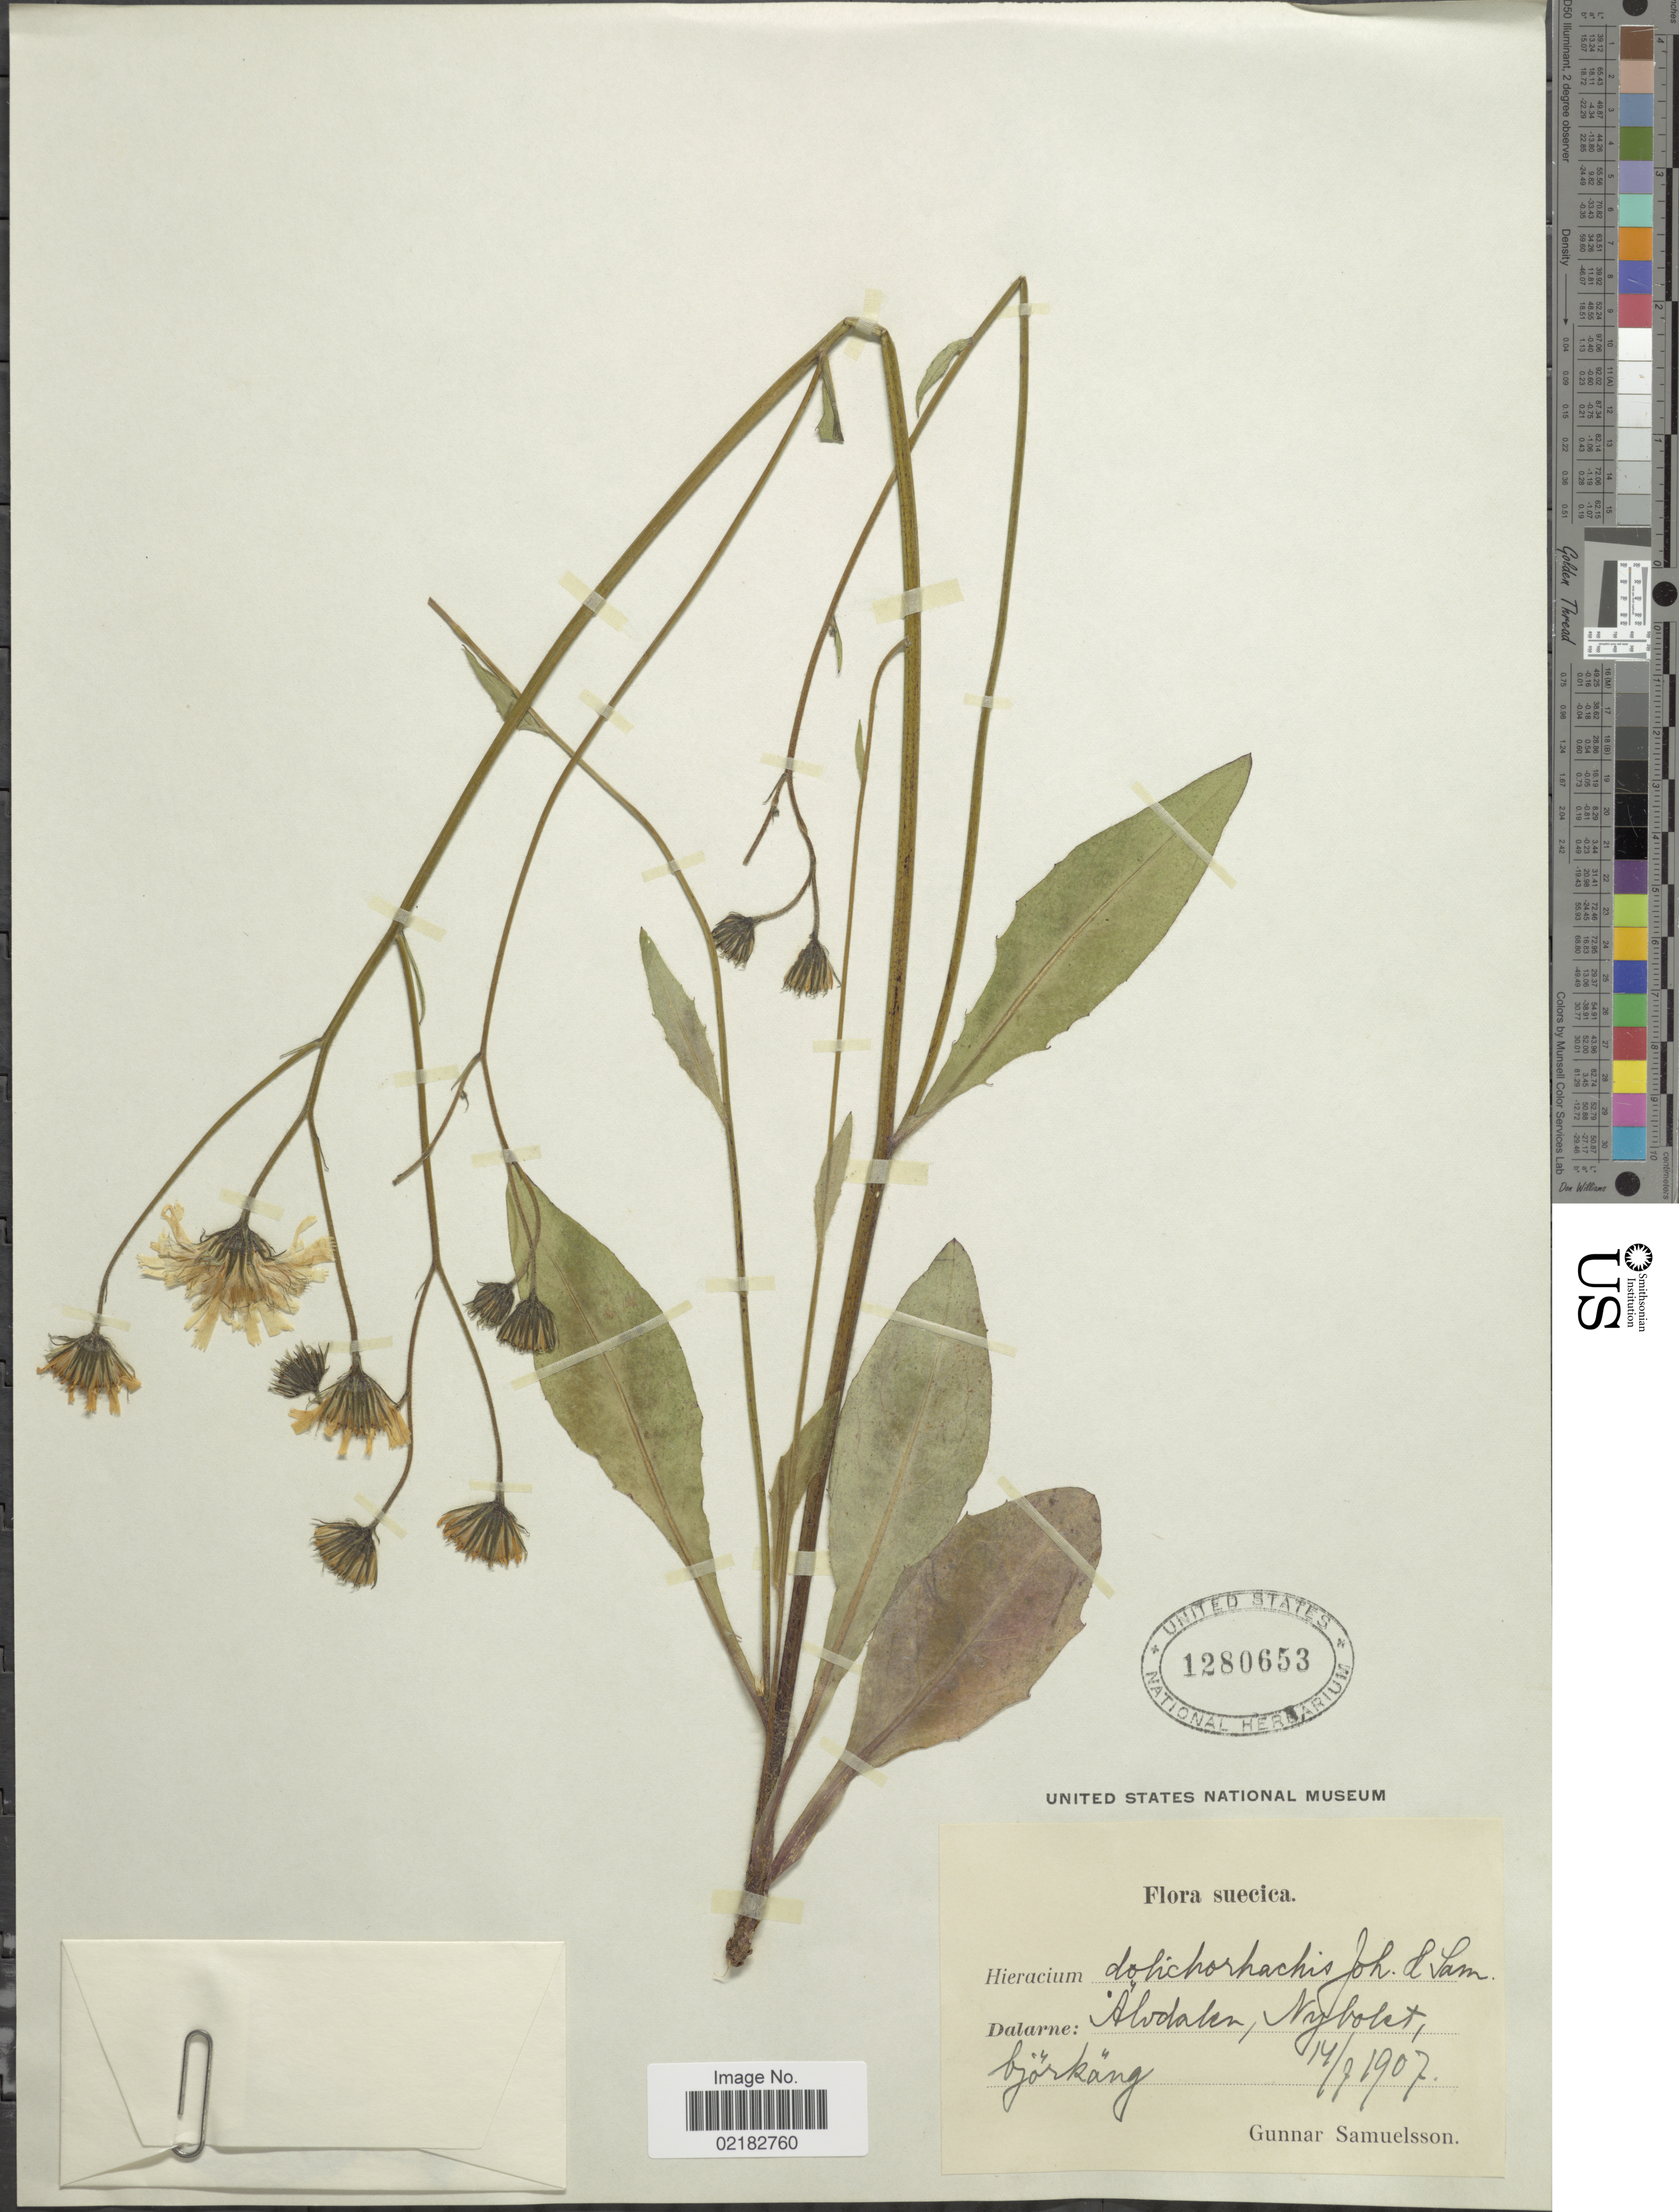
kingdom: Plantae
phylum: Tracheophyta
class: Magnoliopsida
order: Asterales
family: Asteraceae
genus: Hieracium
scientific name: Hieracium dolichorhachis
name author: Sam.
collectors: G. Samuelsson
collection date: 1907-07-14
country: Sweden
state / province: Dalarna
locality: Alvdalen, Nybolet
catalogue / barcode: US 1280653